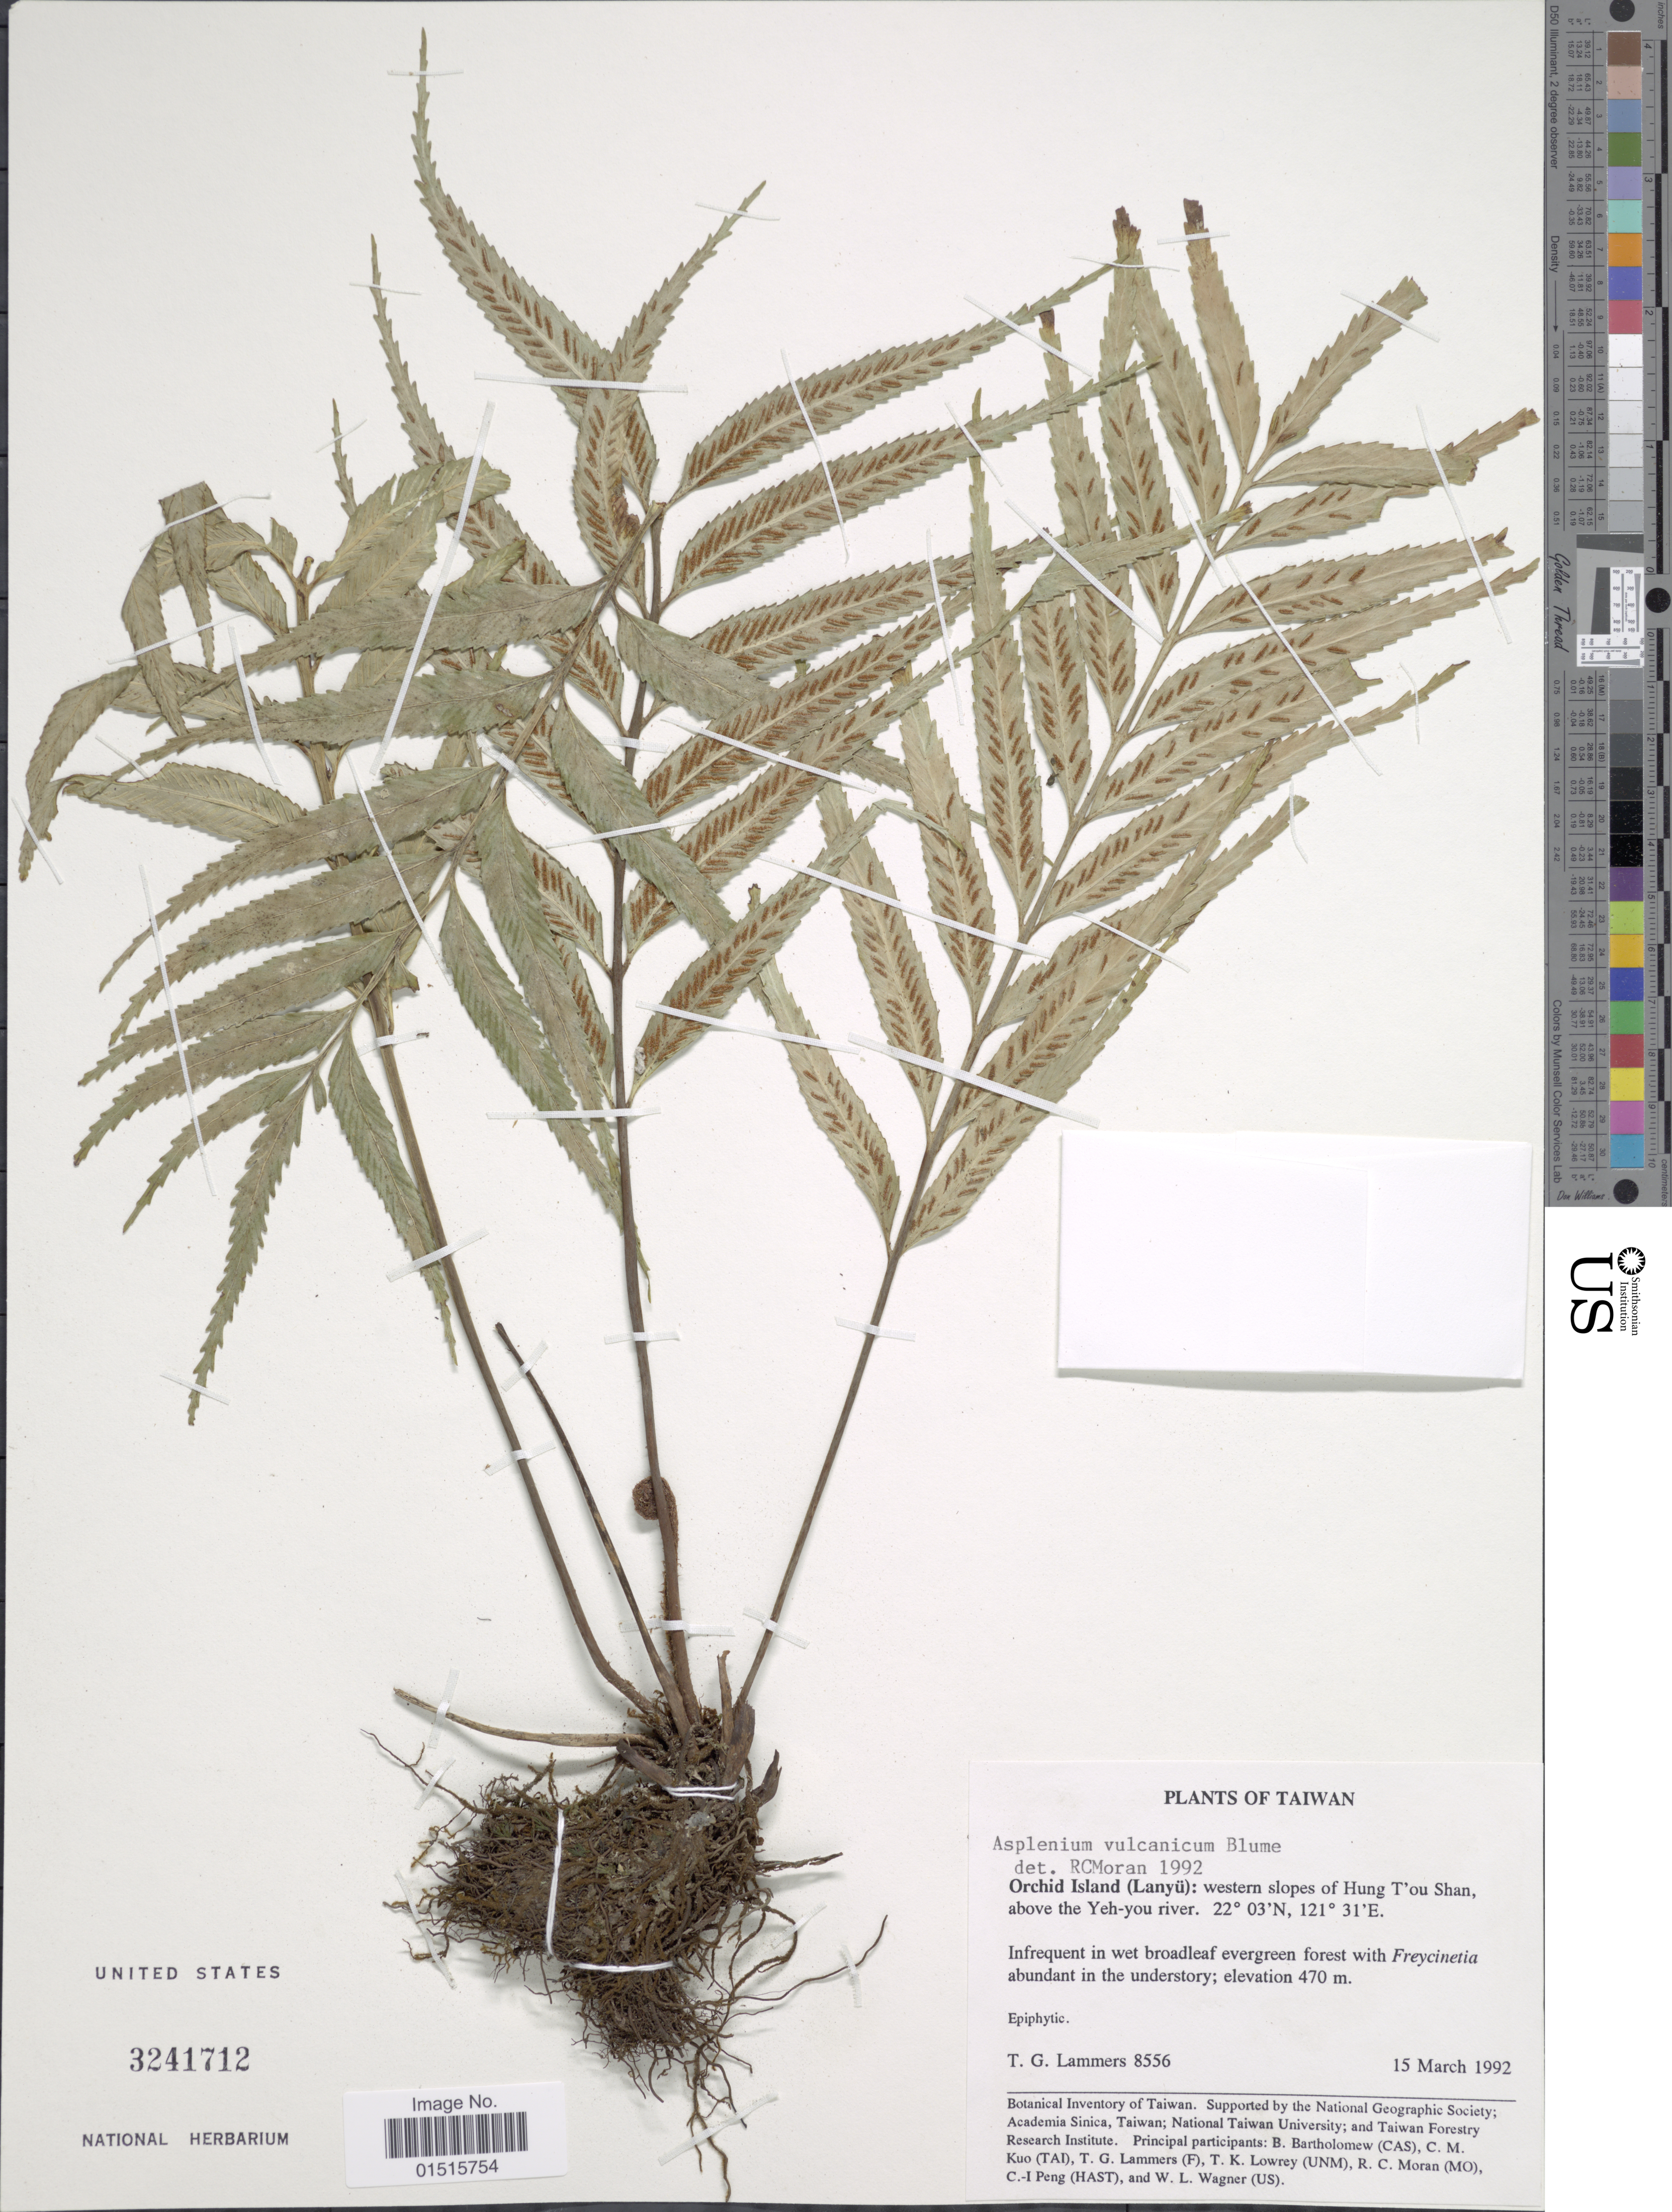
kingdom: Plantae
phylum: Tracheophyta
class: Polypodiopsida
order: Polypodiales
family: Aspleniaceae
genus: Asplenium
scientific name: Asplenium vulcanicum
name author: Blume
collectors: T. Lammers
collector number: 8556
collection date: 1992-03-15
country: Taiwan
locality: Orchid Island (Lanyu): western slopes of Hung T'ou Shan above tje Yeh- you river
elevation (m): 470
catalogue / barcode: US 3241712